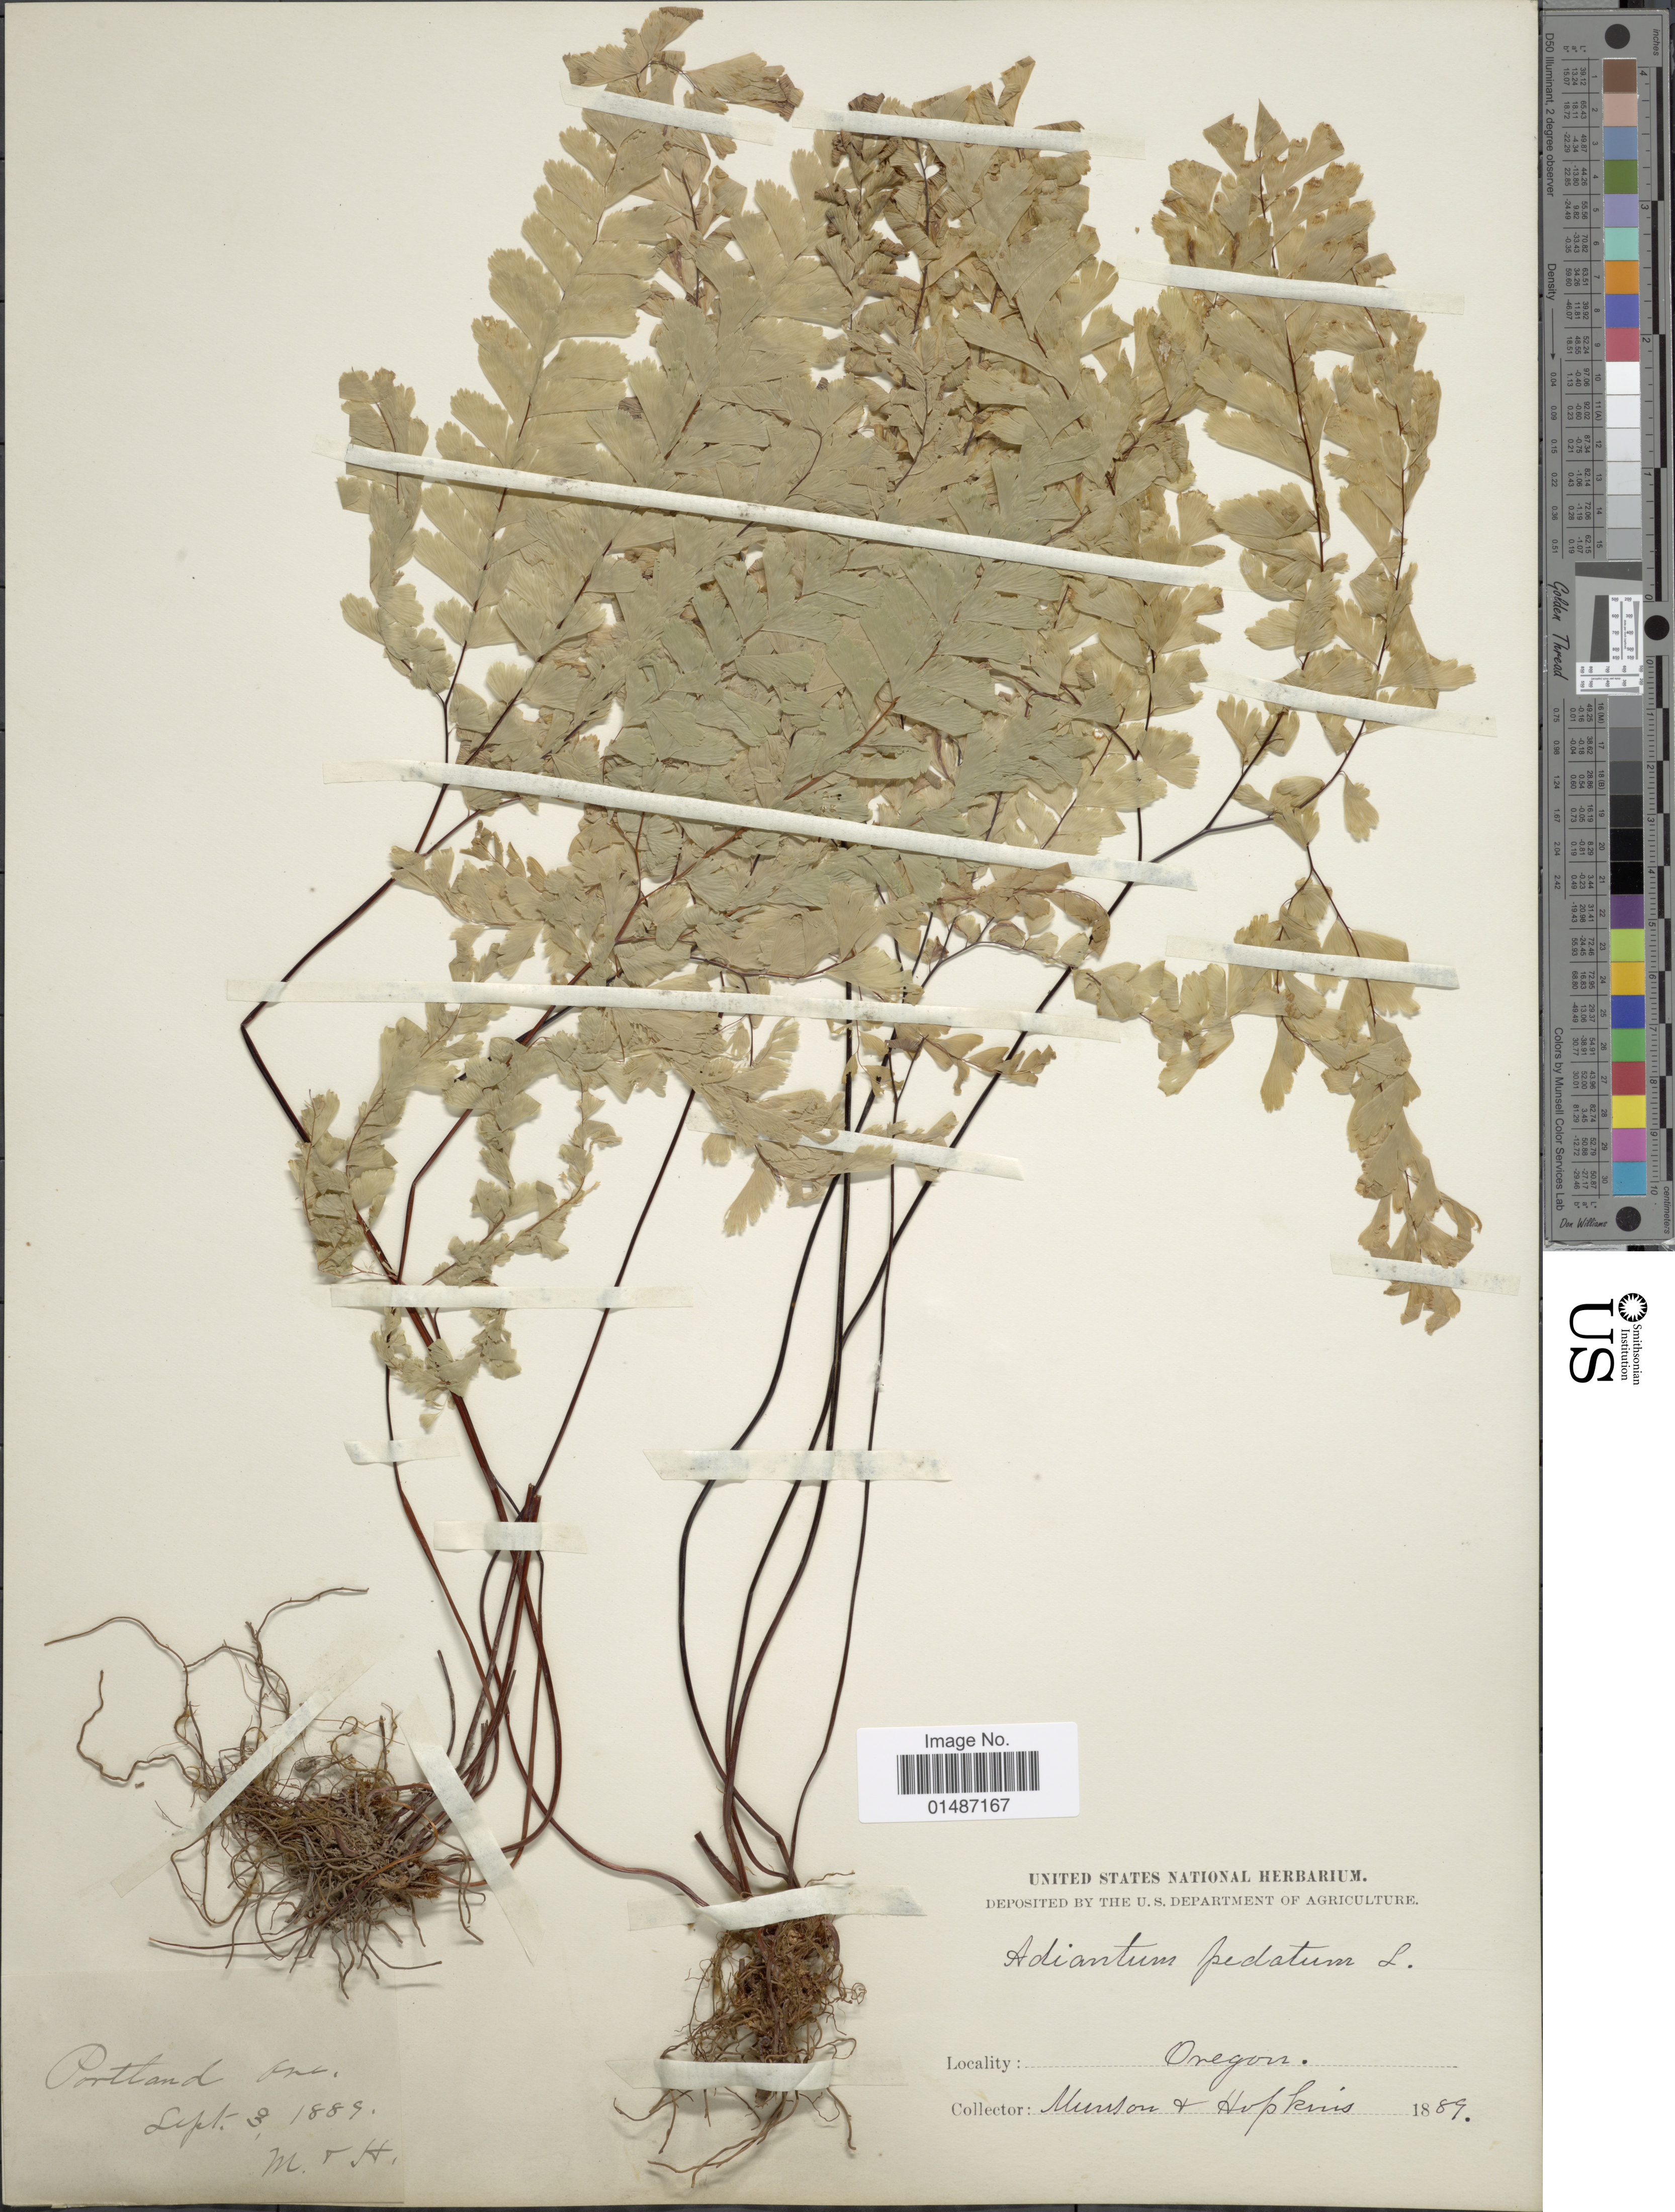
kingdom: Plantae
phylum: Tracheophyta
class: Polypodiopsida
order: Polypodiales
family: Pteridaceae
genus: Adiantum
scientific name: Adiantum pedatum subsp. aleuticum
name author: (Rupr.) Calder & Roy L. Taylor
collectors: -. Munson & -- Hopkins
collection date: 1889-09-03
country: United States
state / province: Oregon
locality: Portland.